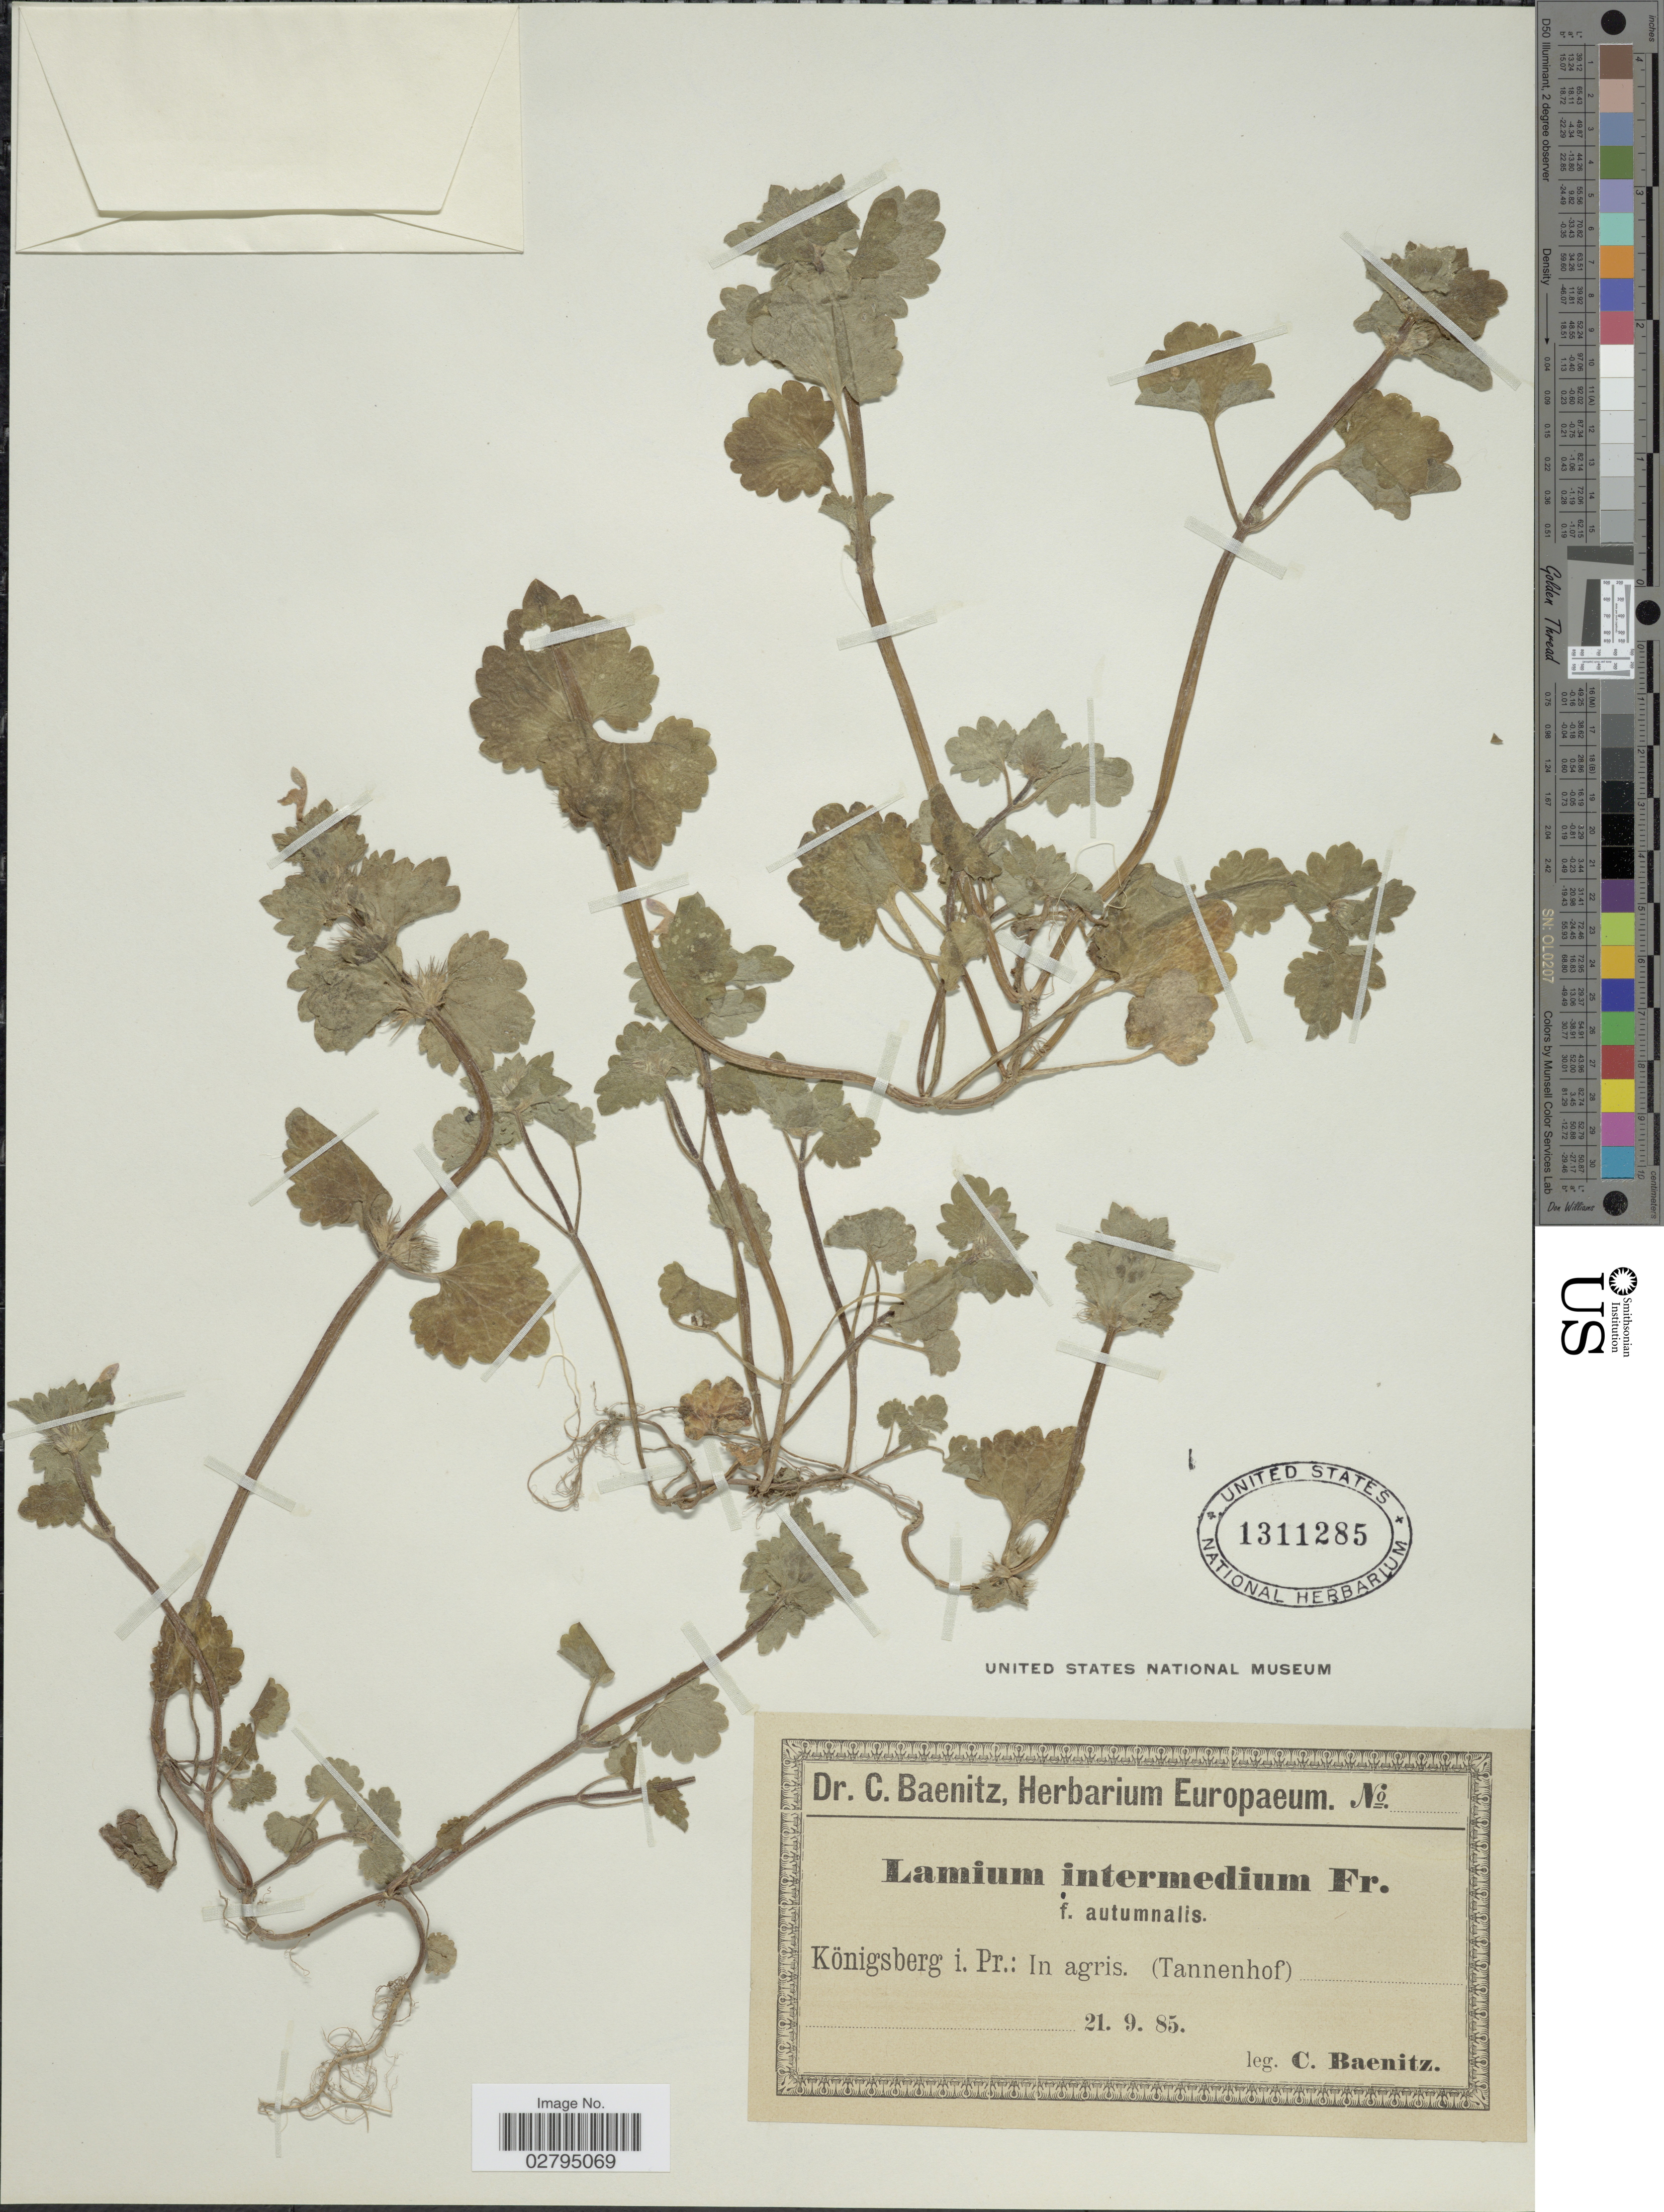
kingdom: Plantae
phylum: Tracheophyta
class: Magnoliopsida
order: Lamiales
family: Lamiaceae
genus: Lamium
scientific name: Lamium confertum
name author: Fr.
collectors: C. G. Baenitz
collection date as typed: Transcribed d/m/y: 21/9/85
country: Russian Federation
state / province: Kaliningrad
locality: Königsberg i. Pr.: In agris. (Tannenhof).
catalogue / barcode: US 1311285